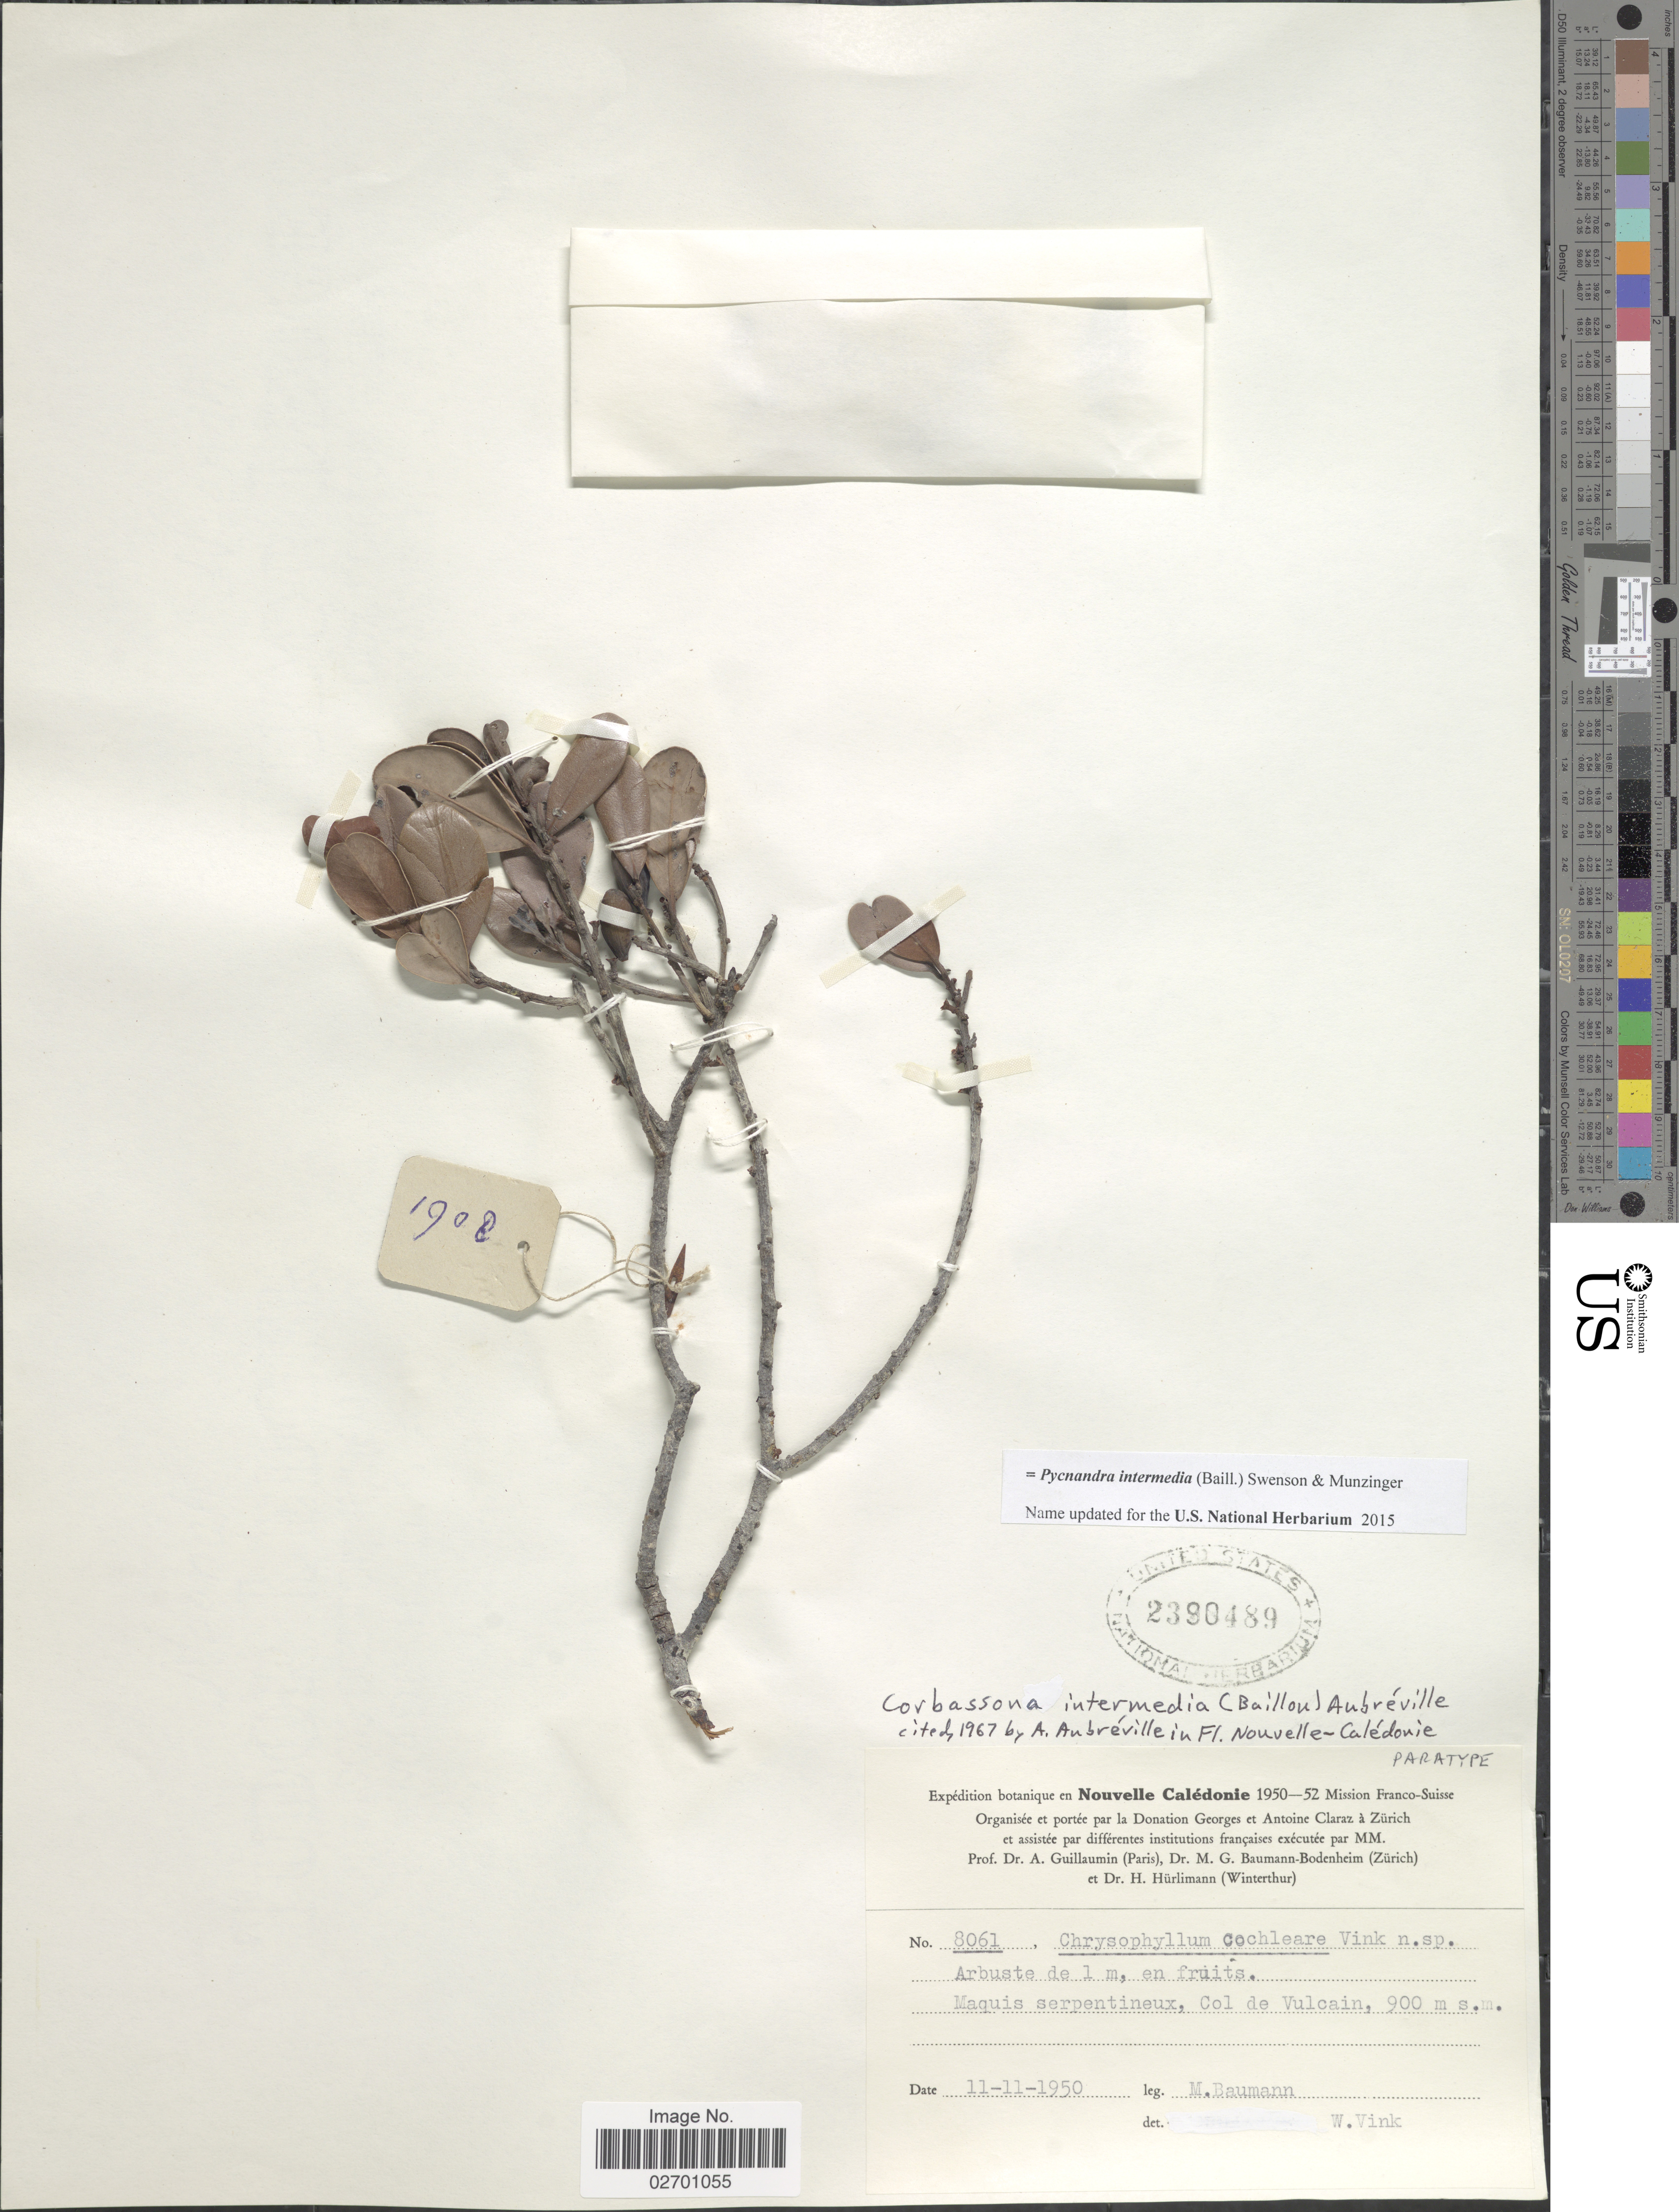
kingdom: Plantae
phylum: Tracheophyta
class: Magnoliopsida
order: Ericales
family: Sapotaceae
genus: Pycnandra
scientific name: Pycnandra intermedia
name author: (Baill.) Swenson & Munzinger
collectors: M. Baumann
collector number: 8061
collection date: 1950-11-11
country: New Caledonia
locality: Maquis serpentineux, Col de Vulcain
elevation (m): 900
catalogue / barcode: US 2390489